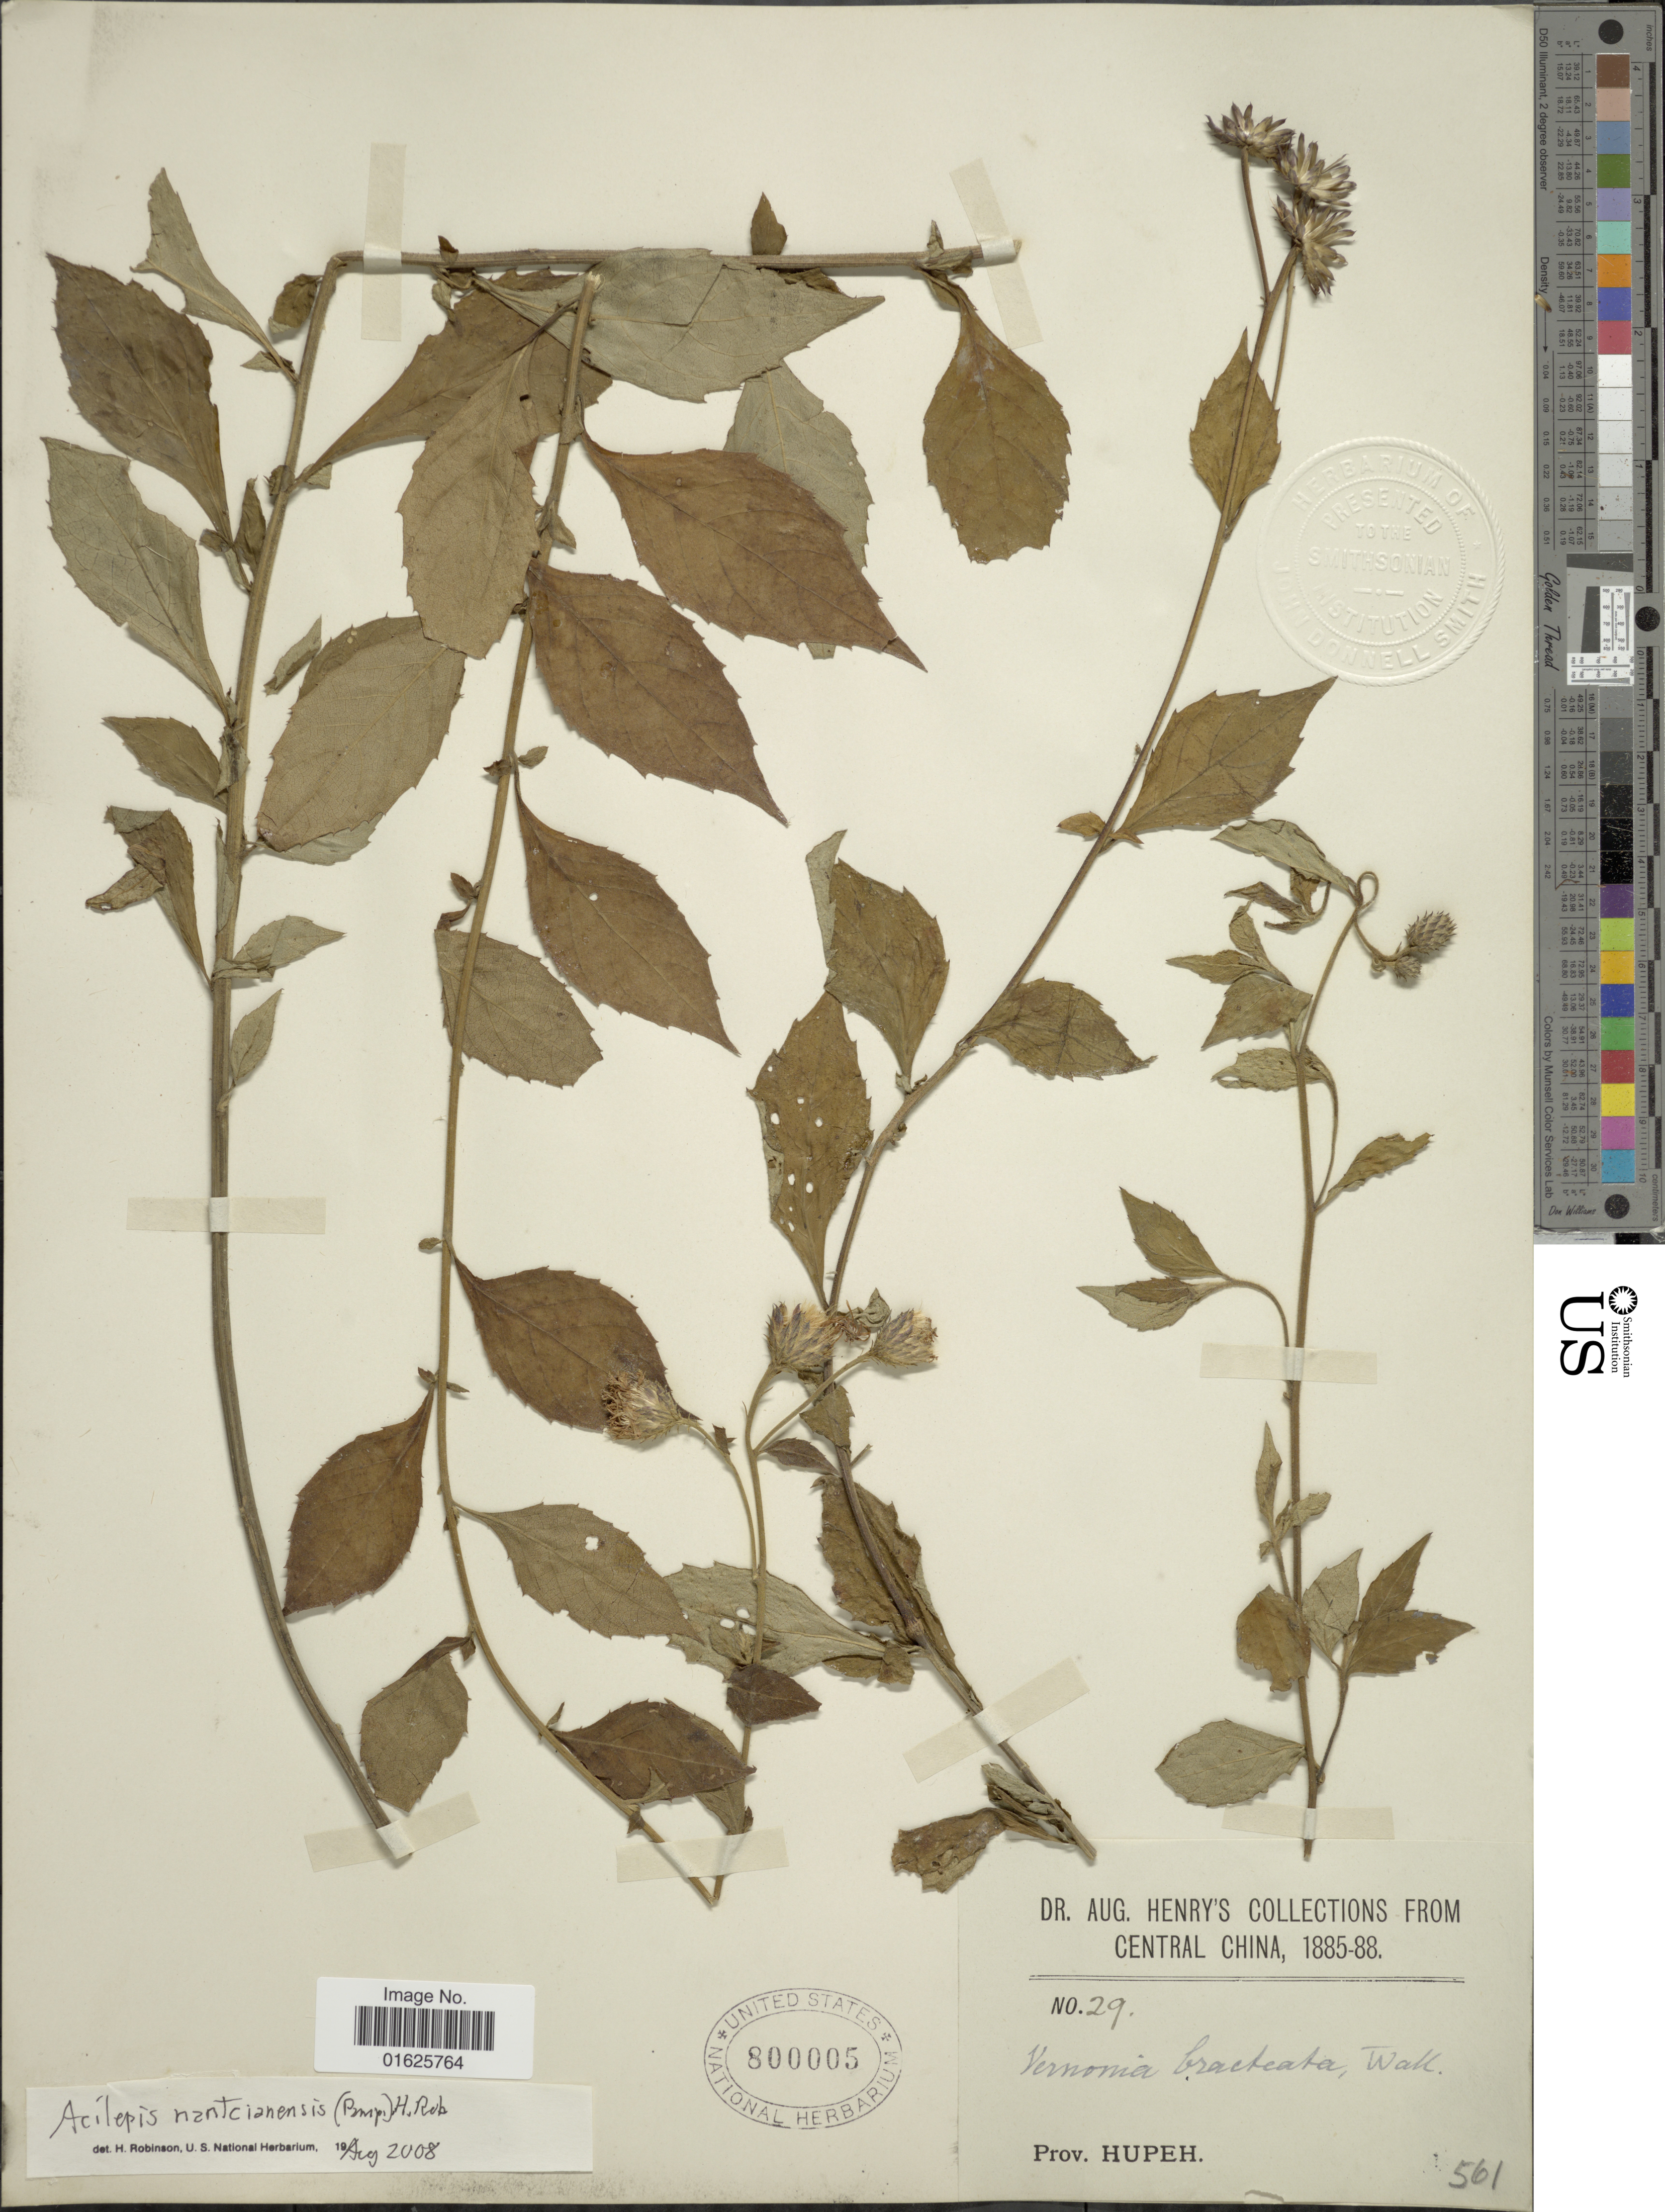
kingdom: Plantae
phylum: Tracheophyta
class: Magnoliopsida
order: Asterales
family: Asteraceae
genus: Acilepis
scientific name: Acilepis nantcianensis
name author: (Pamp.) H. Rob.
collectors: A. Henry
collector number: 29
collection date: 1885/1888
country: China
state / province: Hubei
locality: Prov. Hupeh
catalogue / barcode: US 800005